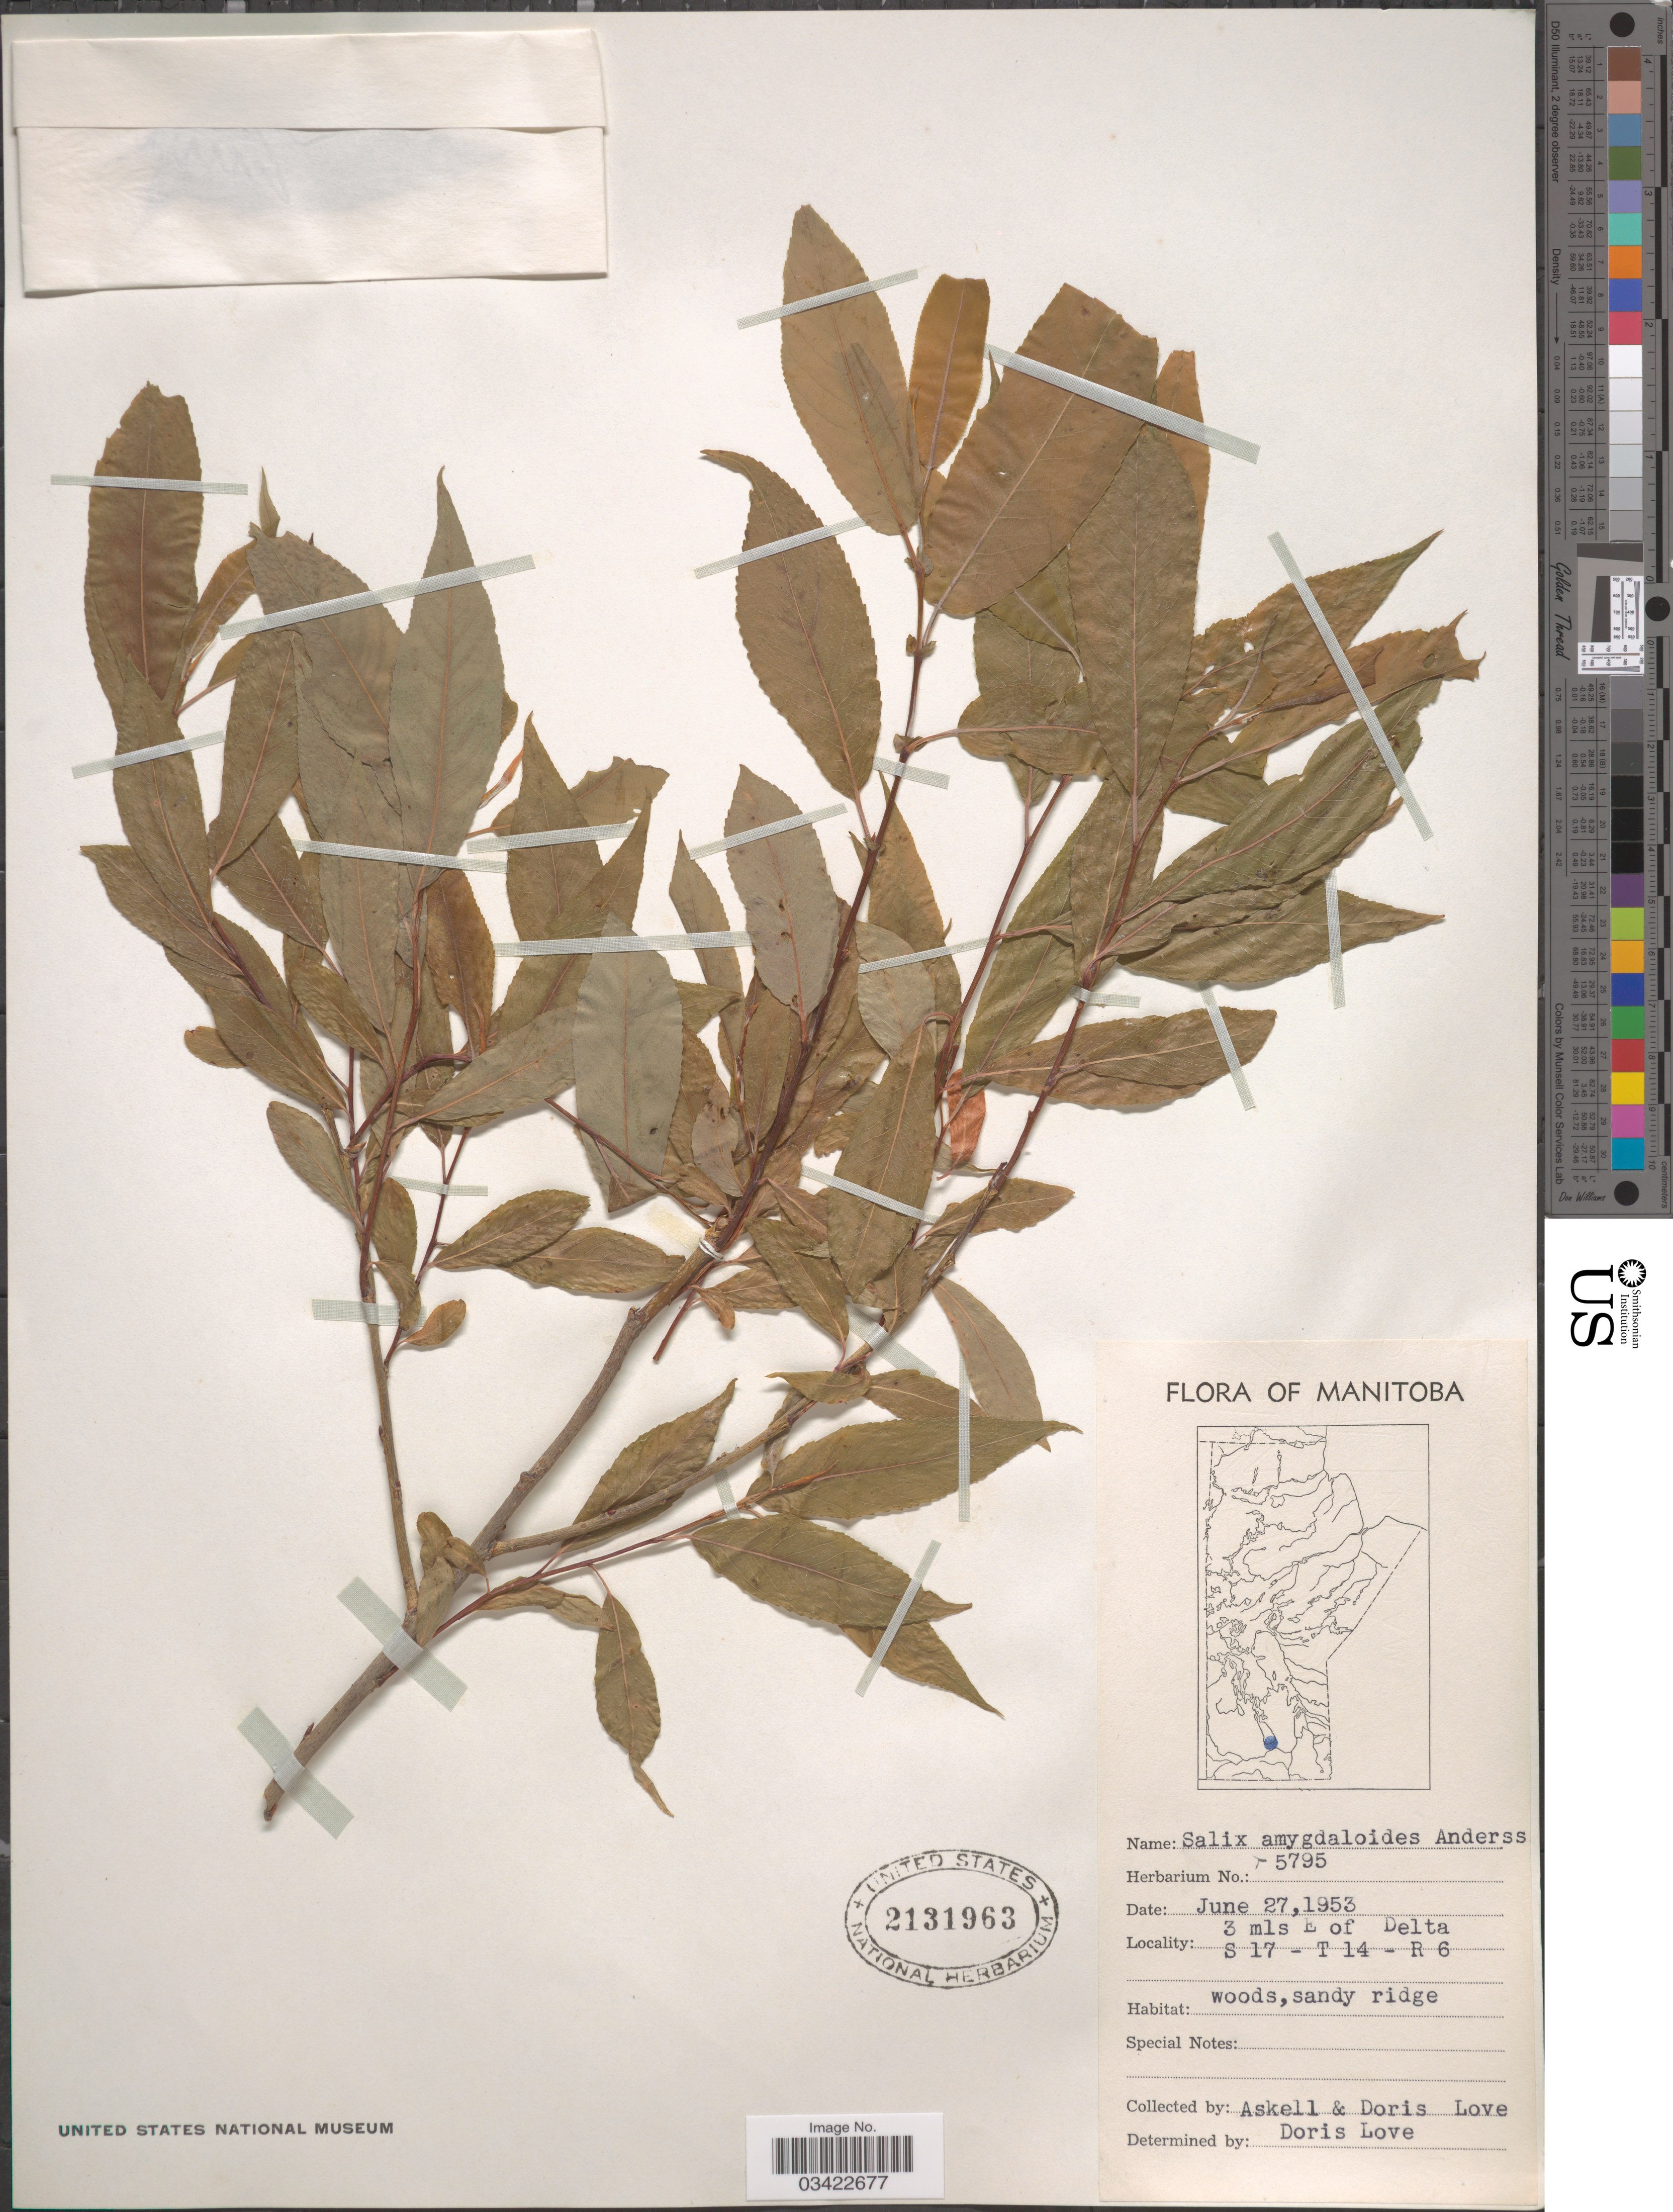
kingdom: Plantae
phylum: Tracheophyta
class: Magnoliopsida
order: Malpighiales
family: Salicaceae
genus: Salix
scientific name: Salix amygdaloides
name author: Andersson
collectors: -. Askell & D. Löve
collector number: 5795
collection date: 1953-06-27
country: Canada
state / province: Manitoba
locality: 3 mls E of Delta. S 17 - T14 - R6.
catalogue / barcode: US 2131963